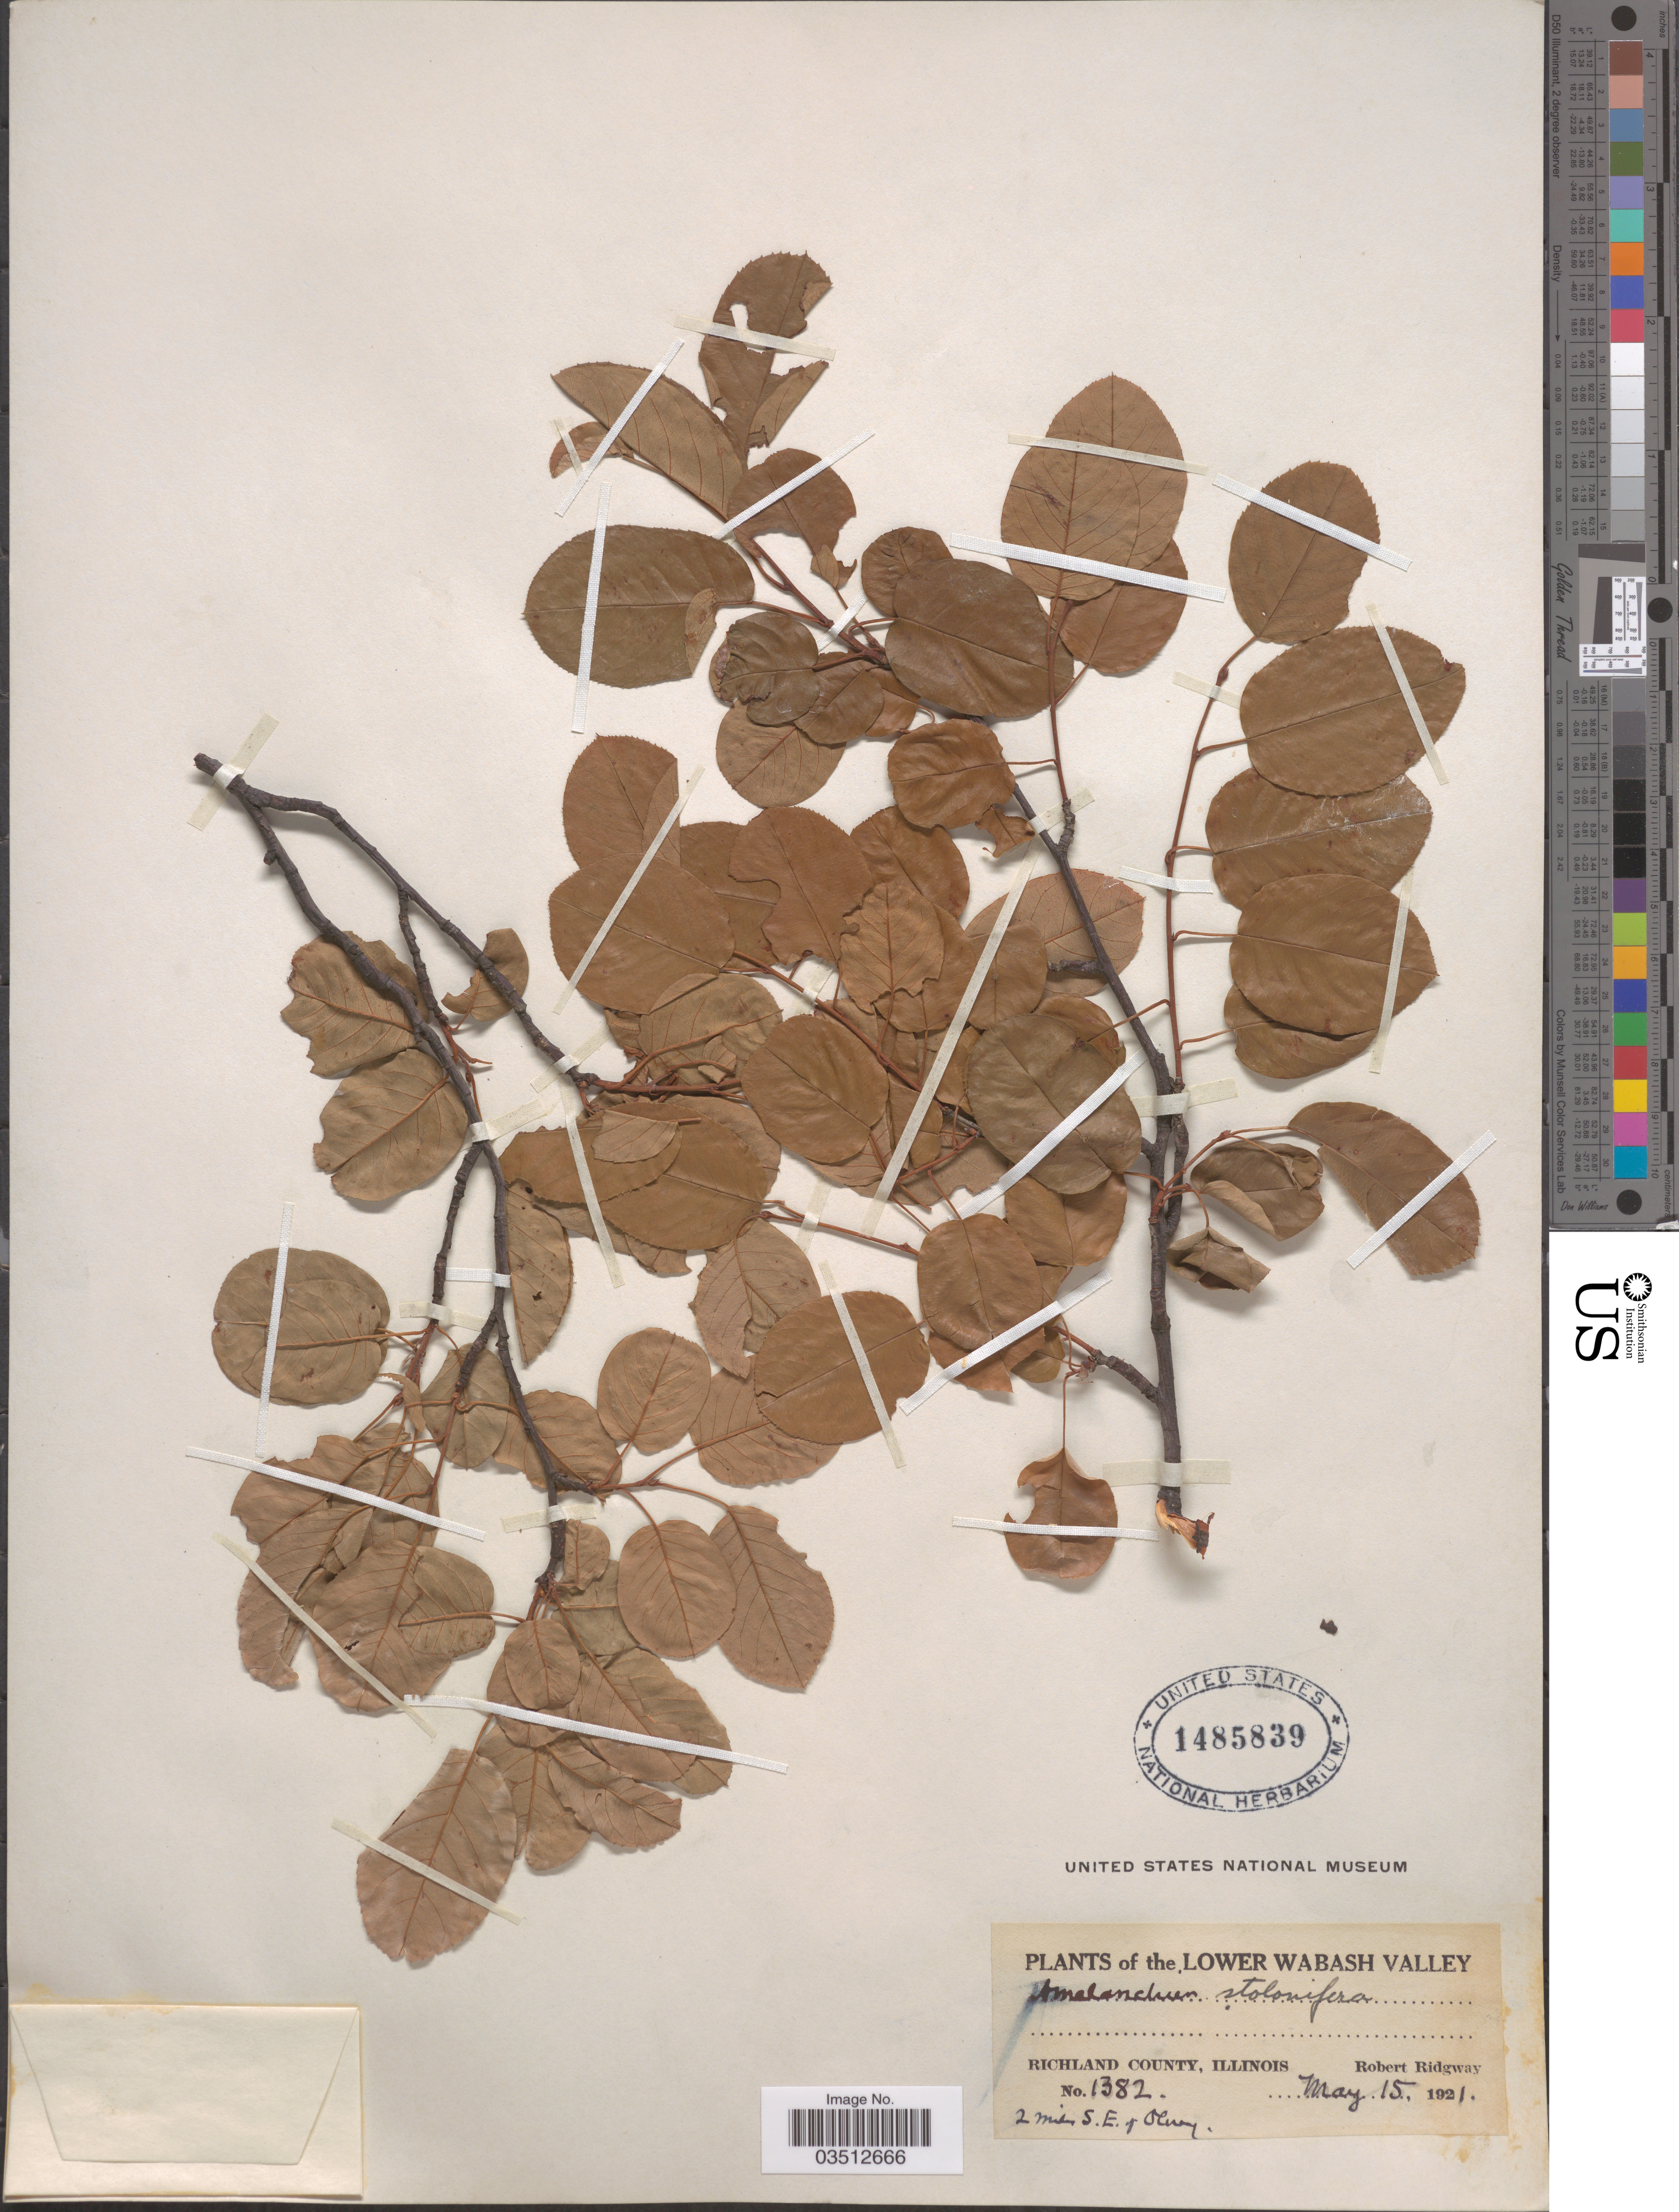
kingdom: Plantae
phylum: Tracheophyta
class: Magnoliopsida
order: Rosales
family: Rosaceae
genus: Amelanchier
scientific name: Amelanchier stolonifera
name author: Wiegand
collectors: R. Ridgway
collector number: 1382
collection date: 1921-05-15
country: United States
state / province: Illinois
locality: The Lower Wabash Valley. Richland County, 2 miles S.E. of Olney.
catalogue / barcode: US 1485839